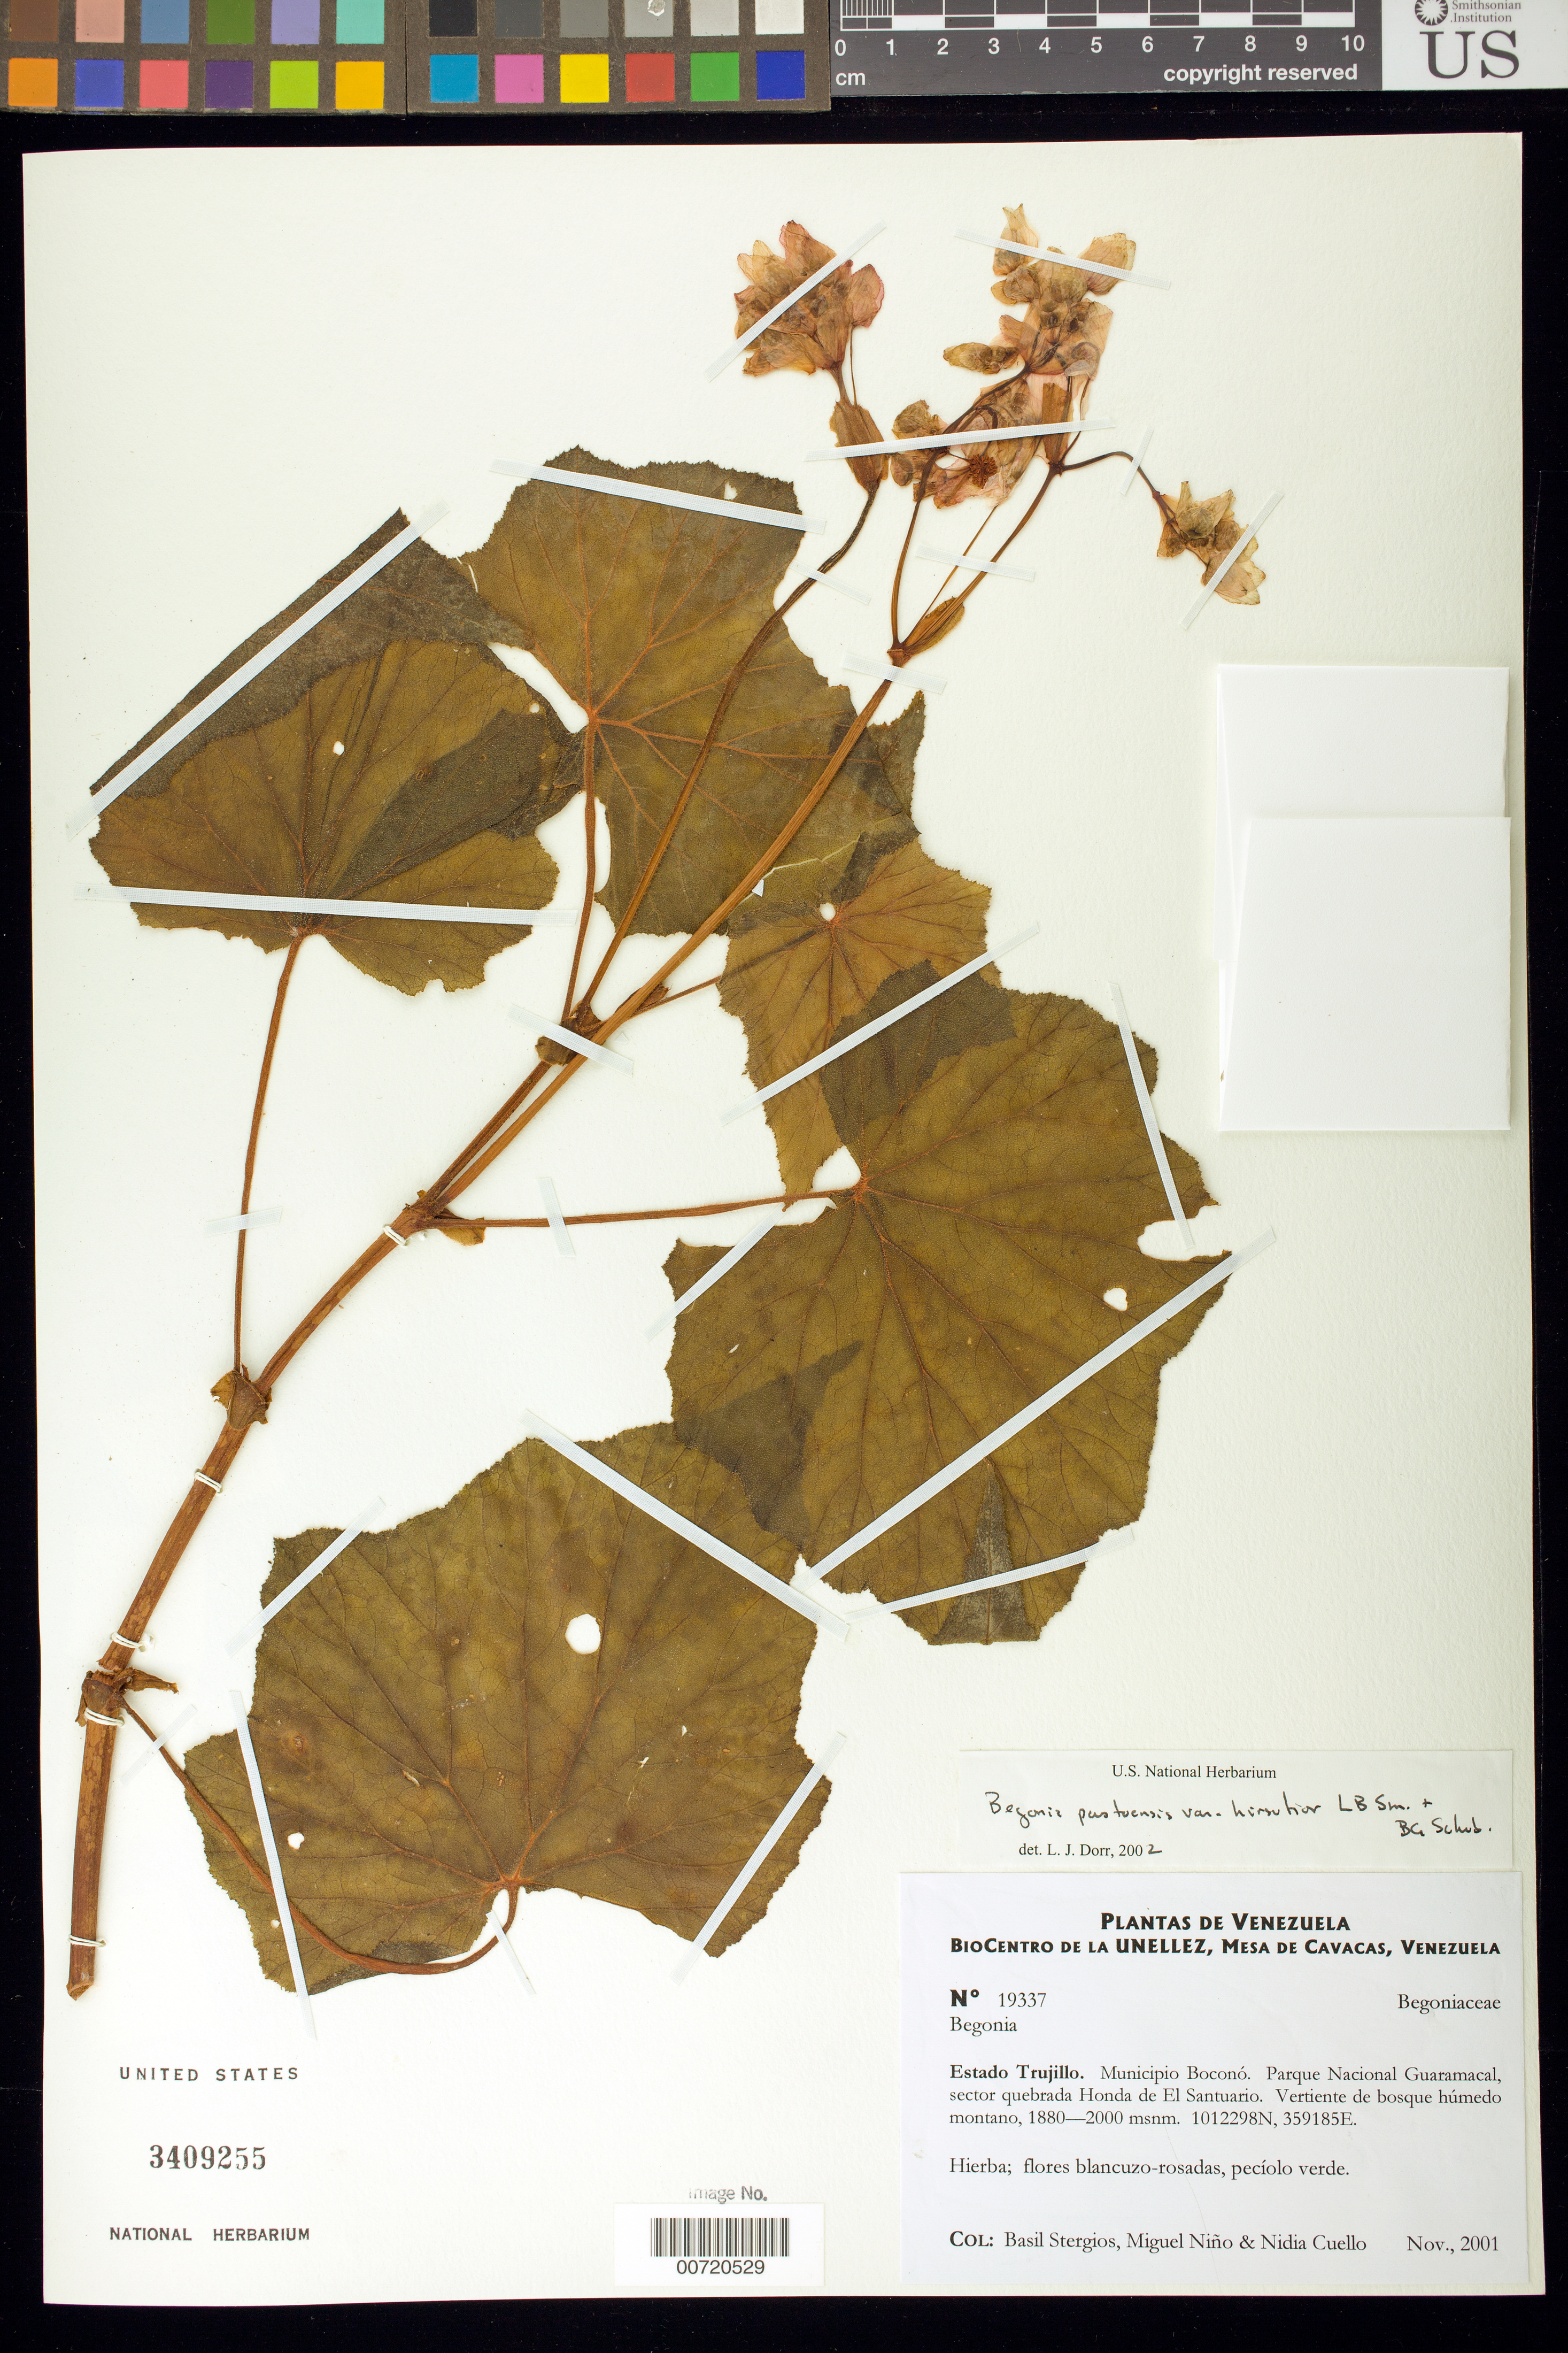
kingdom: Plantae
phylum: Tracheophyta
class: Magnoliopsida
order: Cucurbitales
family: Begoniaceae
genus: Begonia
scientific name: Begonia pastoensis var. hirsutior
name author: A. DC.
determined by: Dorr, L. J., (BOT), Smithsonian Institution - National Museum of Natural History (UNITED STATES)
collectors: B. G. Stergios, S. M. Niño & N. L. Cuello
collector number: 19337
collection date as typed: Nov 2001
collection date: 2001-11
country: Venezuela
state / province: Trujillo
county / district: Boconó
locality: Parque Nacional Guaramacal. Sector quebrada Honda de El Santuario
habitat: Vertiente de bosque húmedo montano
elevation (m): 1880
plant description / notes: PORT, US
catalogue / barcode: US 3409255